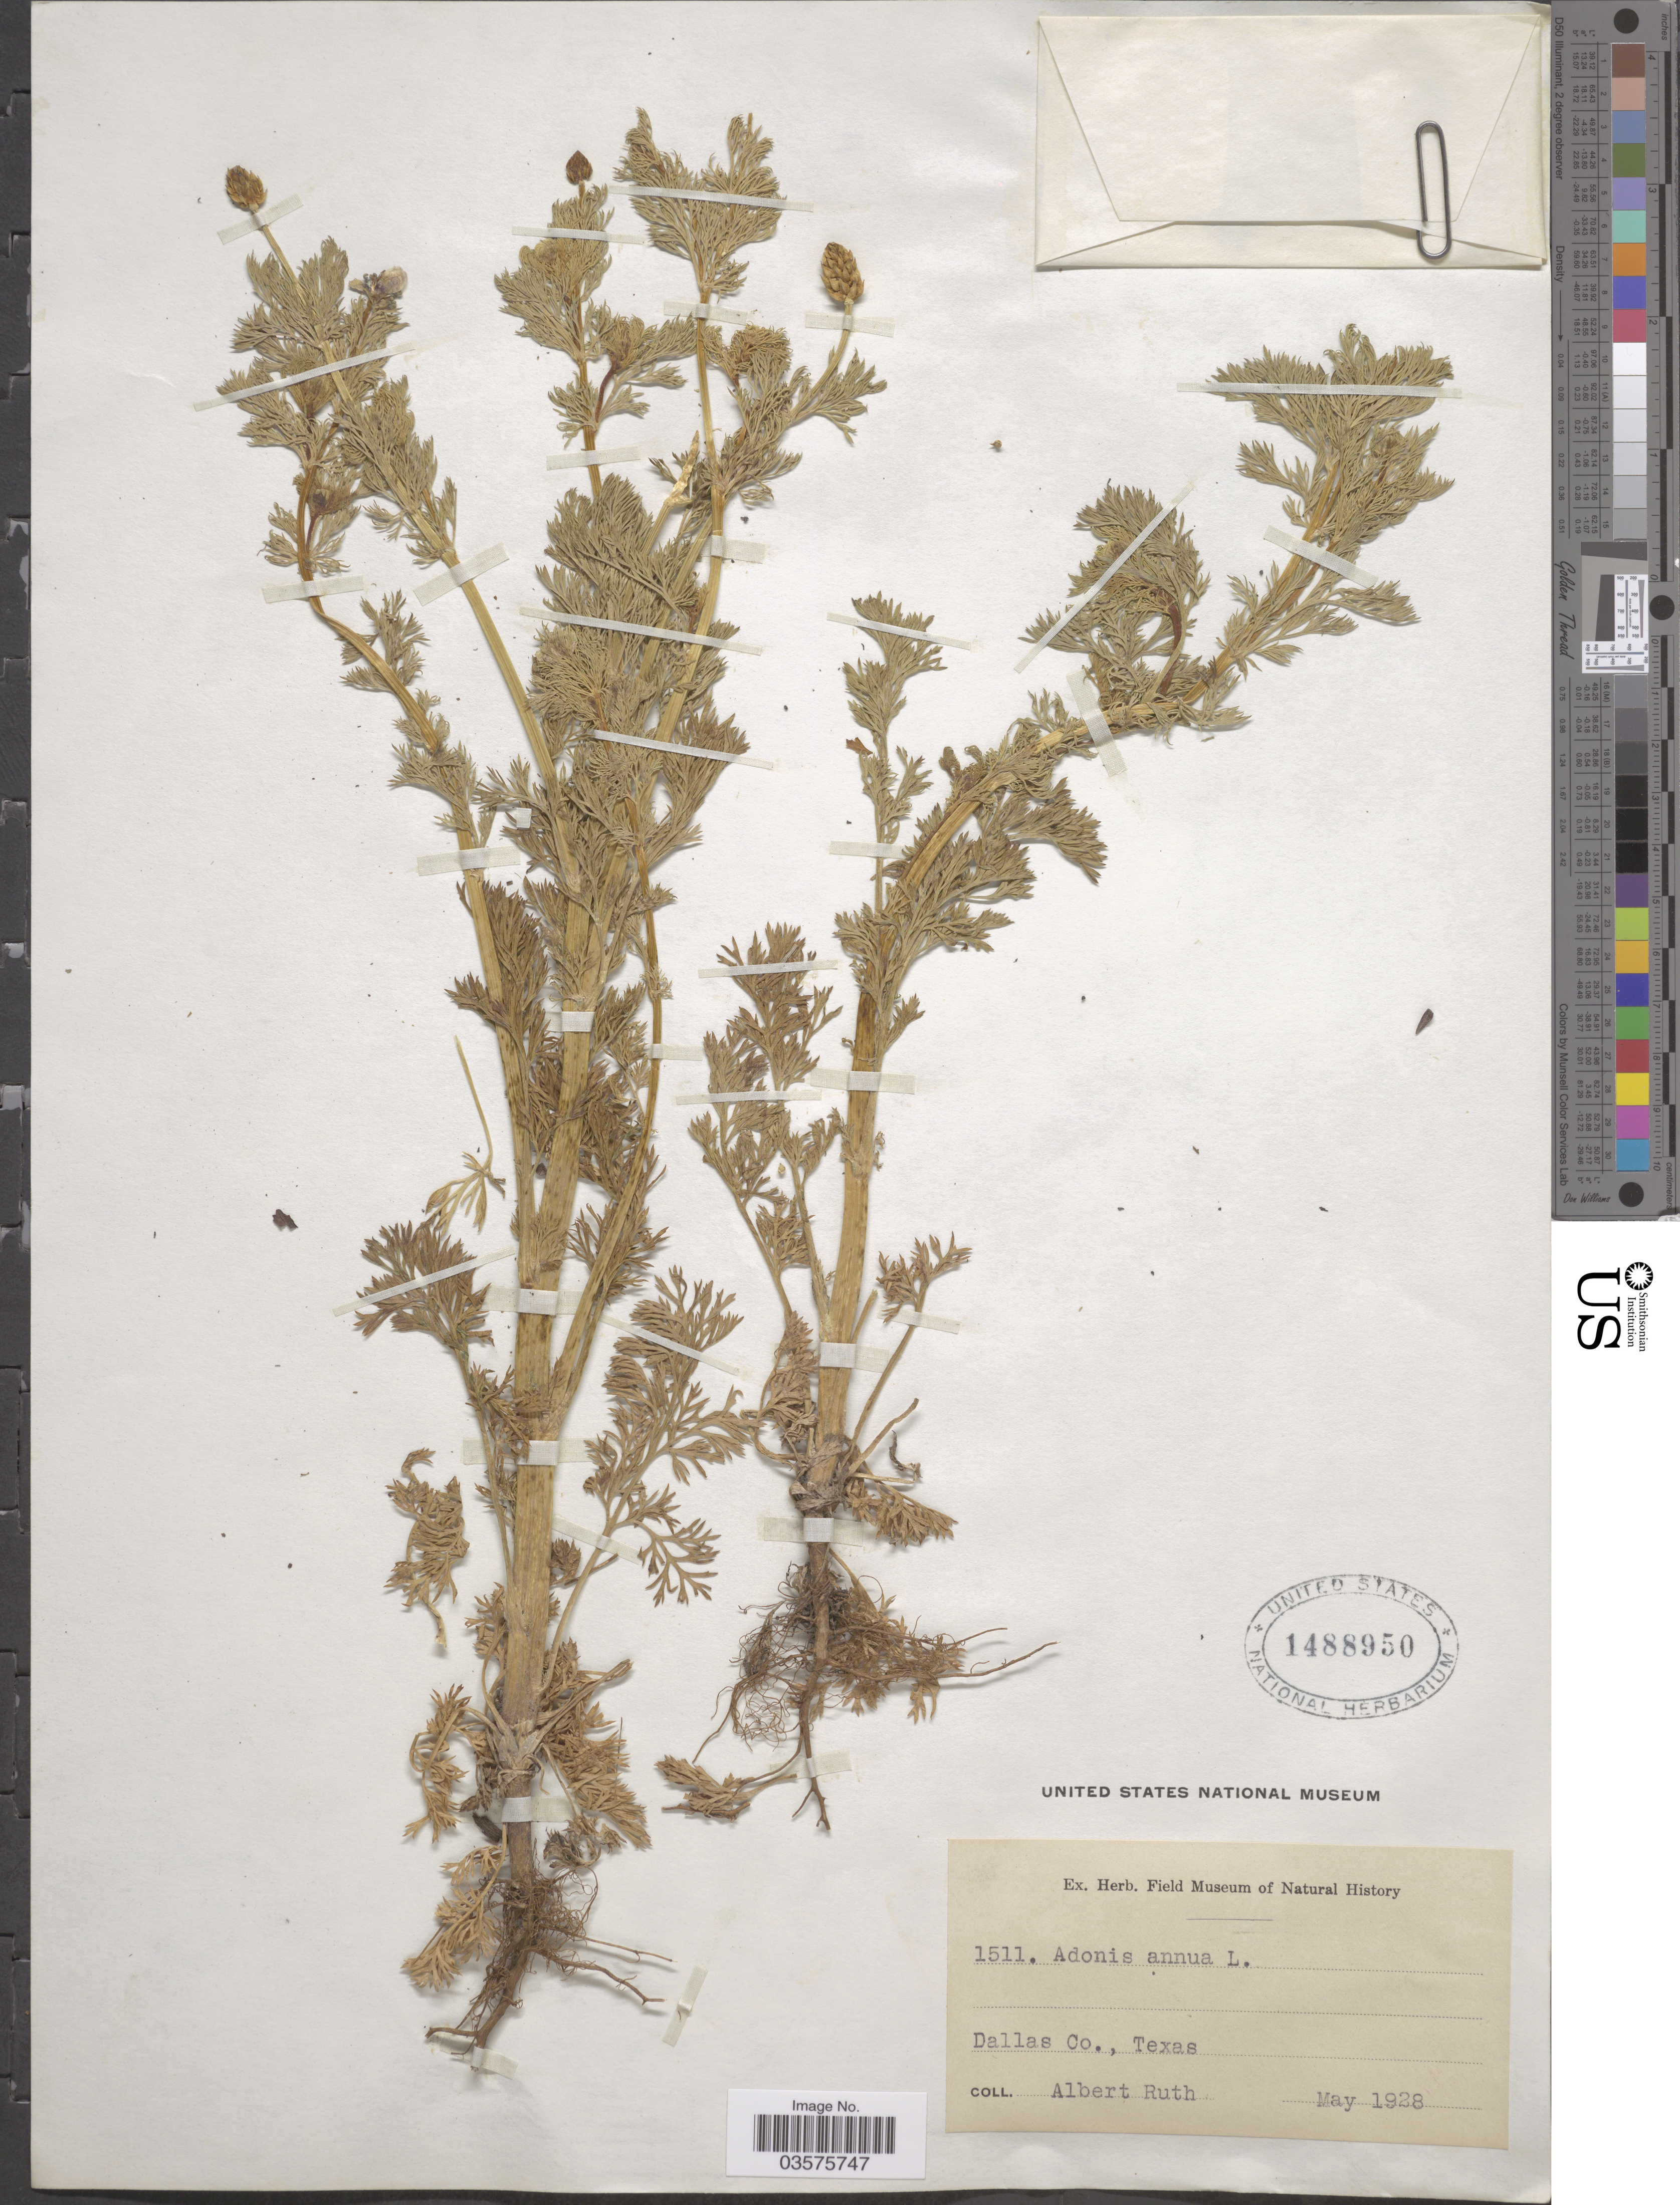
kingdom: Plantae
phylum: Tracheophyta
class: Magnoliopsida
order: Ranunculales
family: Ranunculaceae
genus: Adonis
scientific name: Adonis annua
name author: L.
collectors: A. Ruth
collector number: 1511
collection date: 1928-05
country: United States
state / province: Texas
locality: Dallas Co.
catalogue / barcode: US 1488950